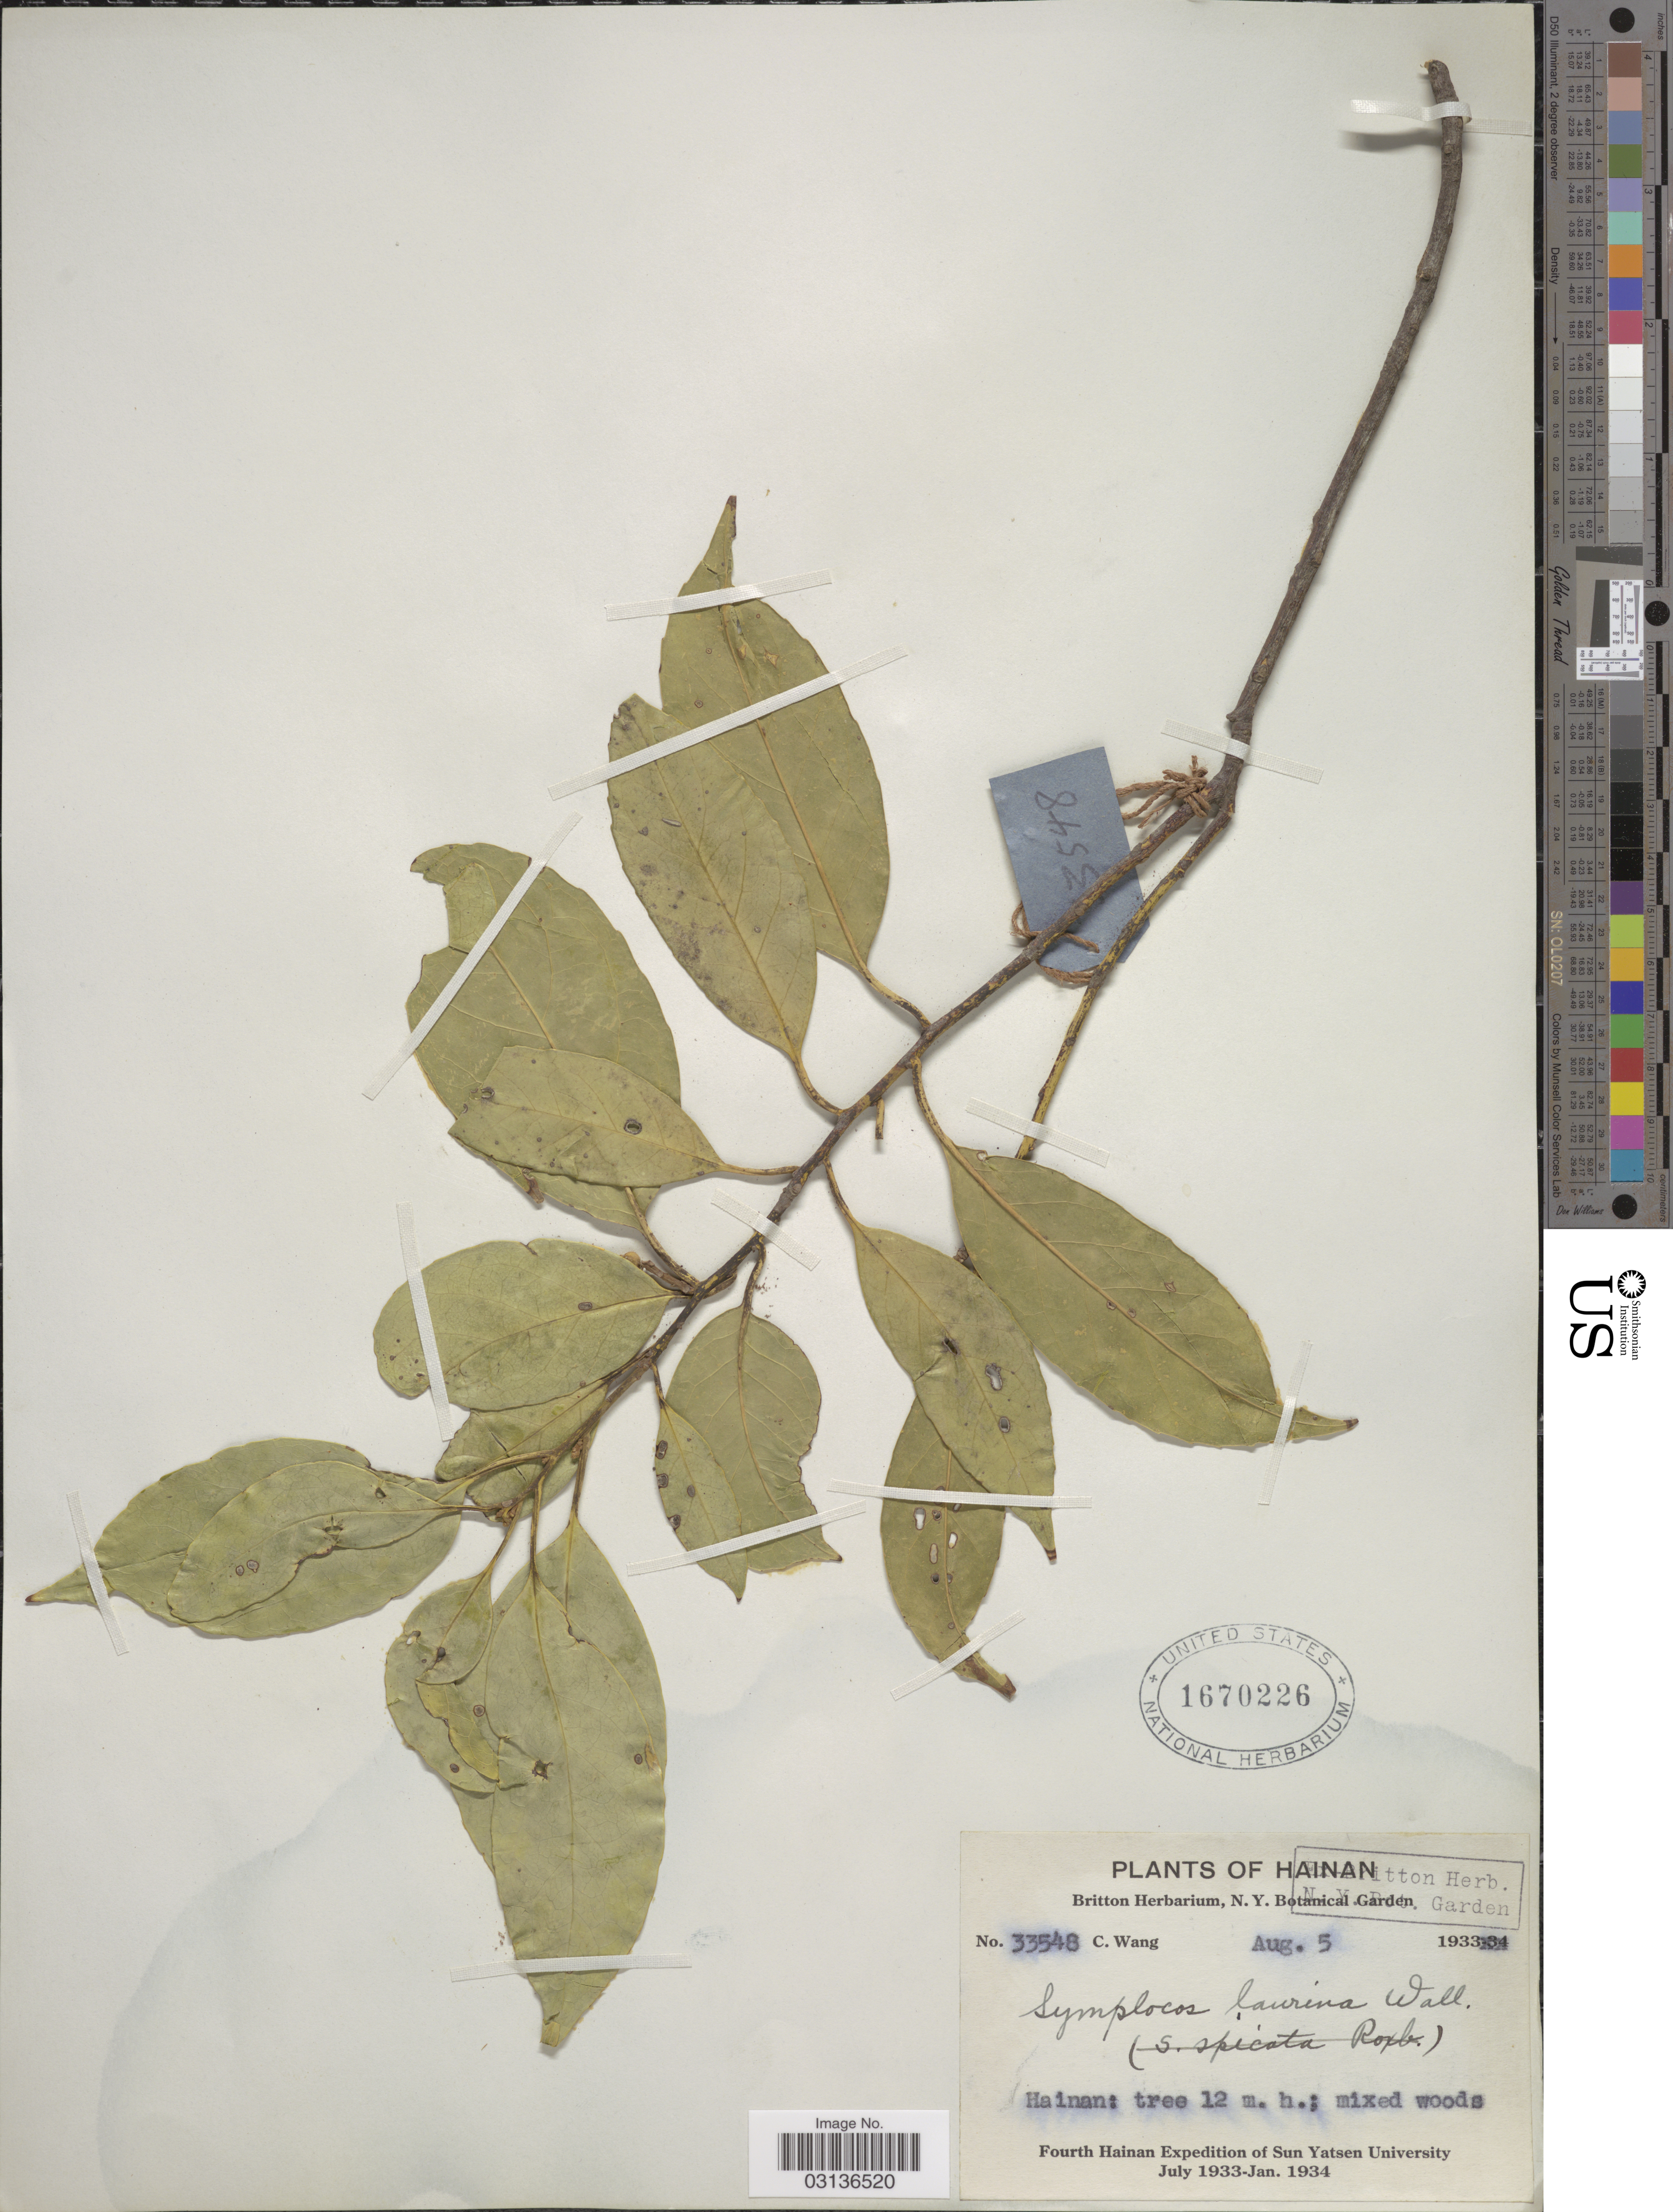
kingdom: Plantae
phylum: Tracheophyta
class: Magnoliopsida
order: Ericales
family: Symplocaceae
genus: Symplocos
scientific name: Symplocos cochinchinensis subsp. laurina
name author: (Retz.) Noot.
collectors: C. Wang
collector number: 33548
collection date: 1933-08-05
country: China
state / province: Hainan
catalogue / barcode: US 1670226